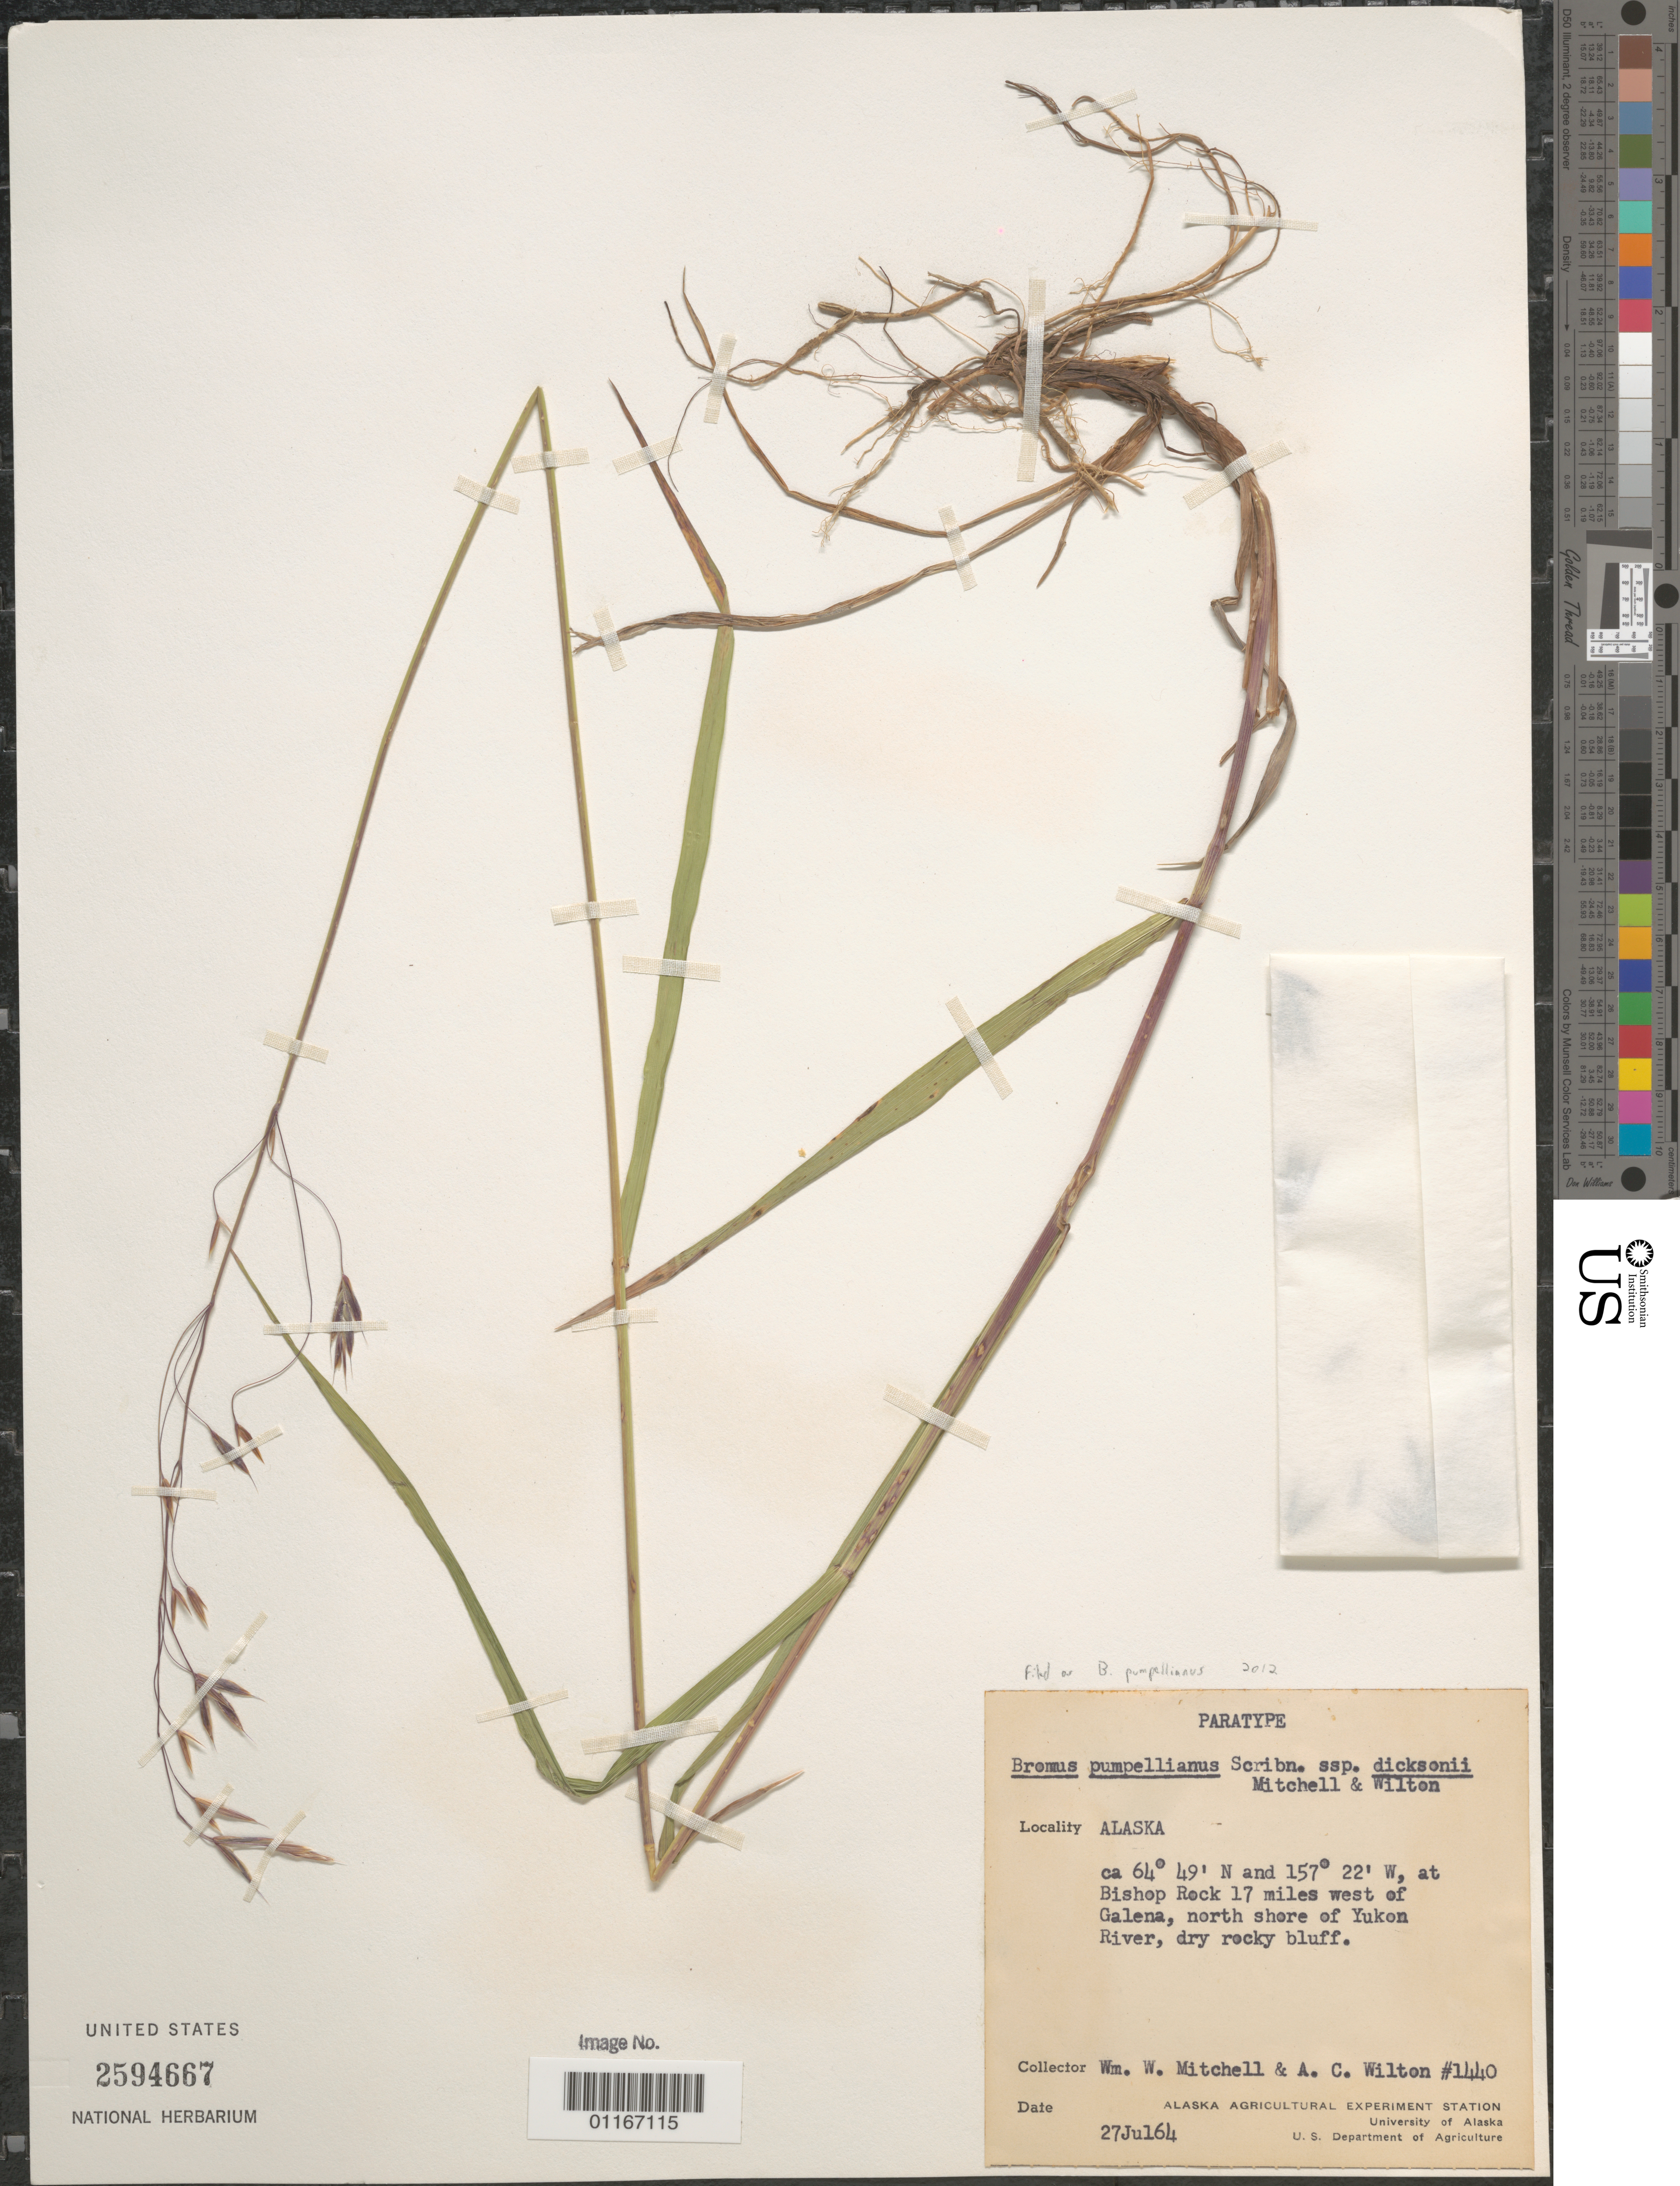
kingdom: Plantae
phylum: Tracheophyta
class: Liliopsida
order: Poales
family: Poaceae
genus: Bromus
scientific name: Bromus pumpellianus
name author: Scribn.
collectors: W. Mitchell & A. Wilton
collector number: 1440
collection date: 1964-07-27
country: United States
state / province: Alaska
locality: At Bishop Rock 17 miles west of Galena, north shore of Yukon River, dry rocky bluff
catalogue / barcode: US 2594667